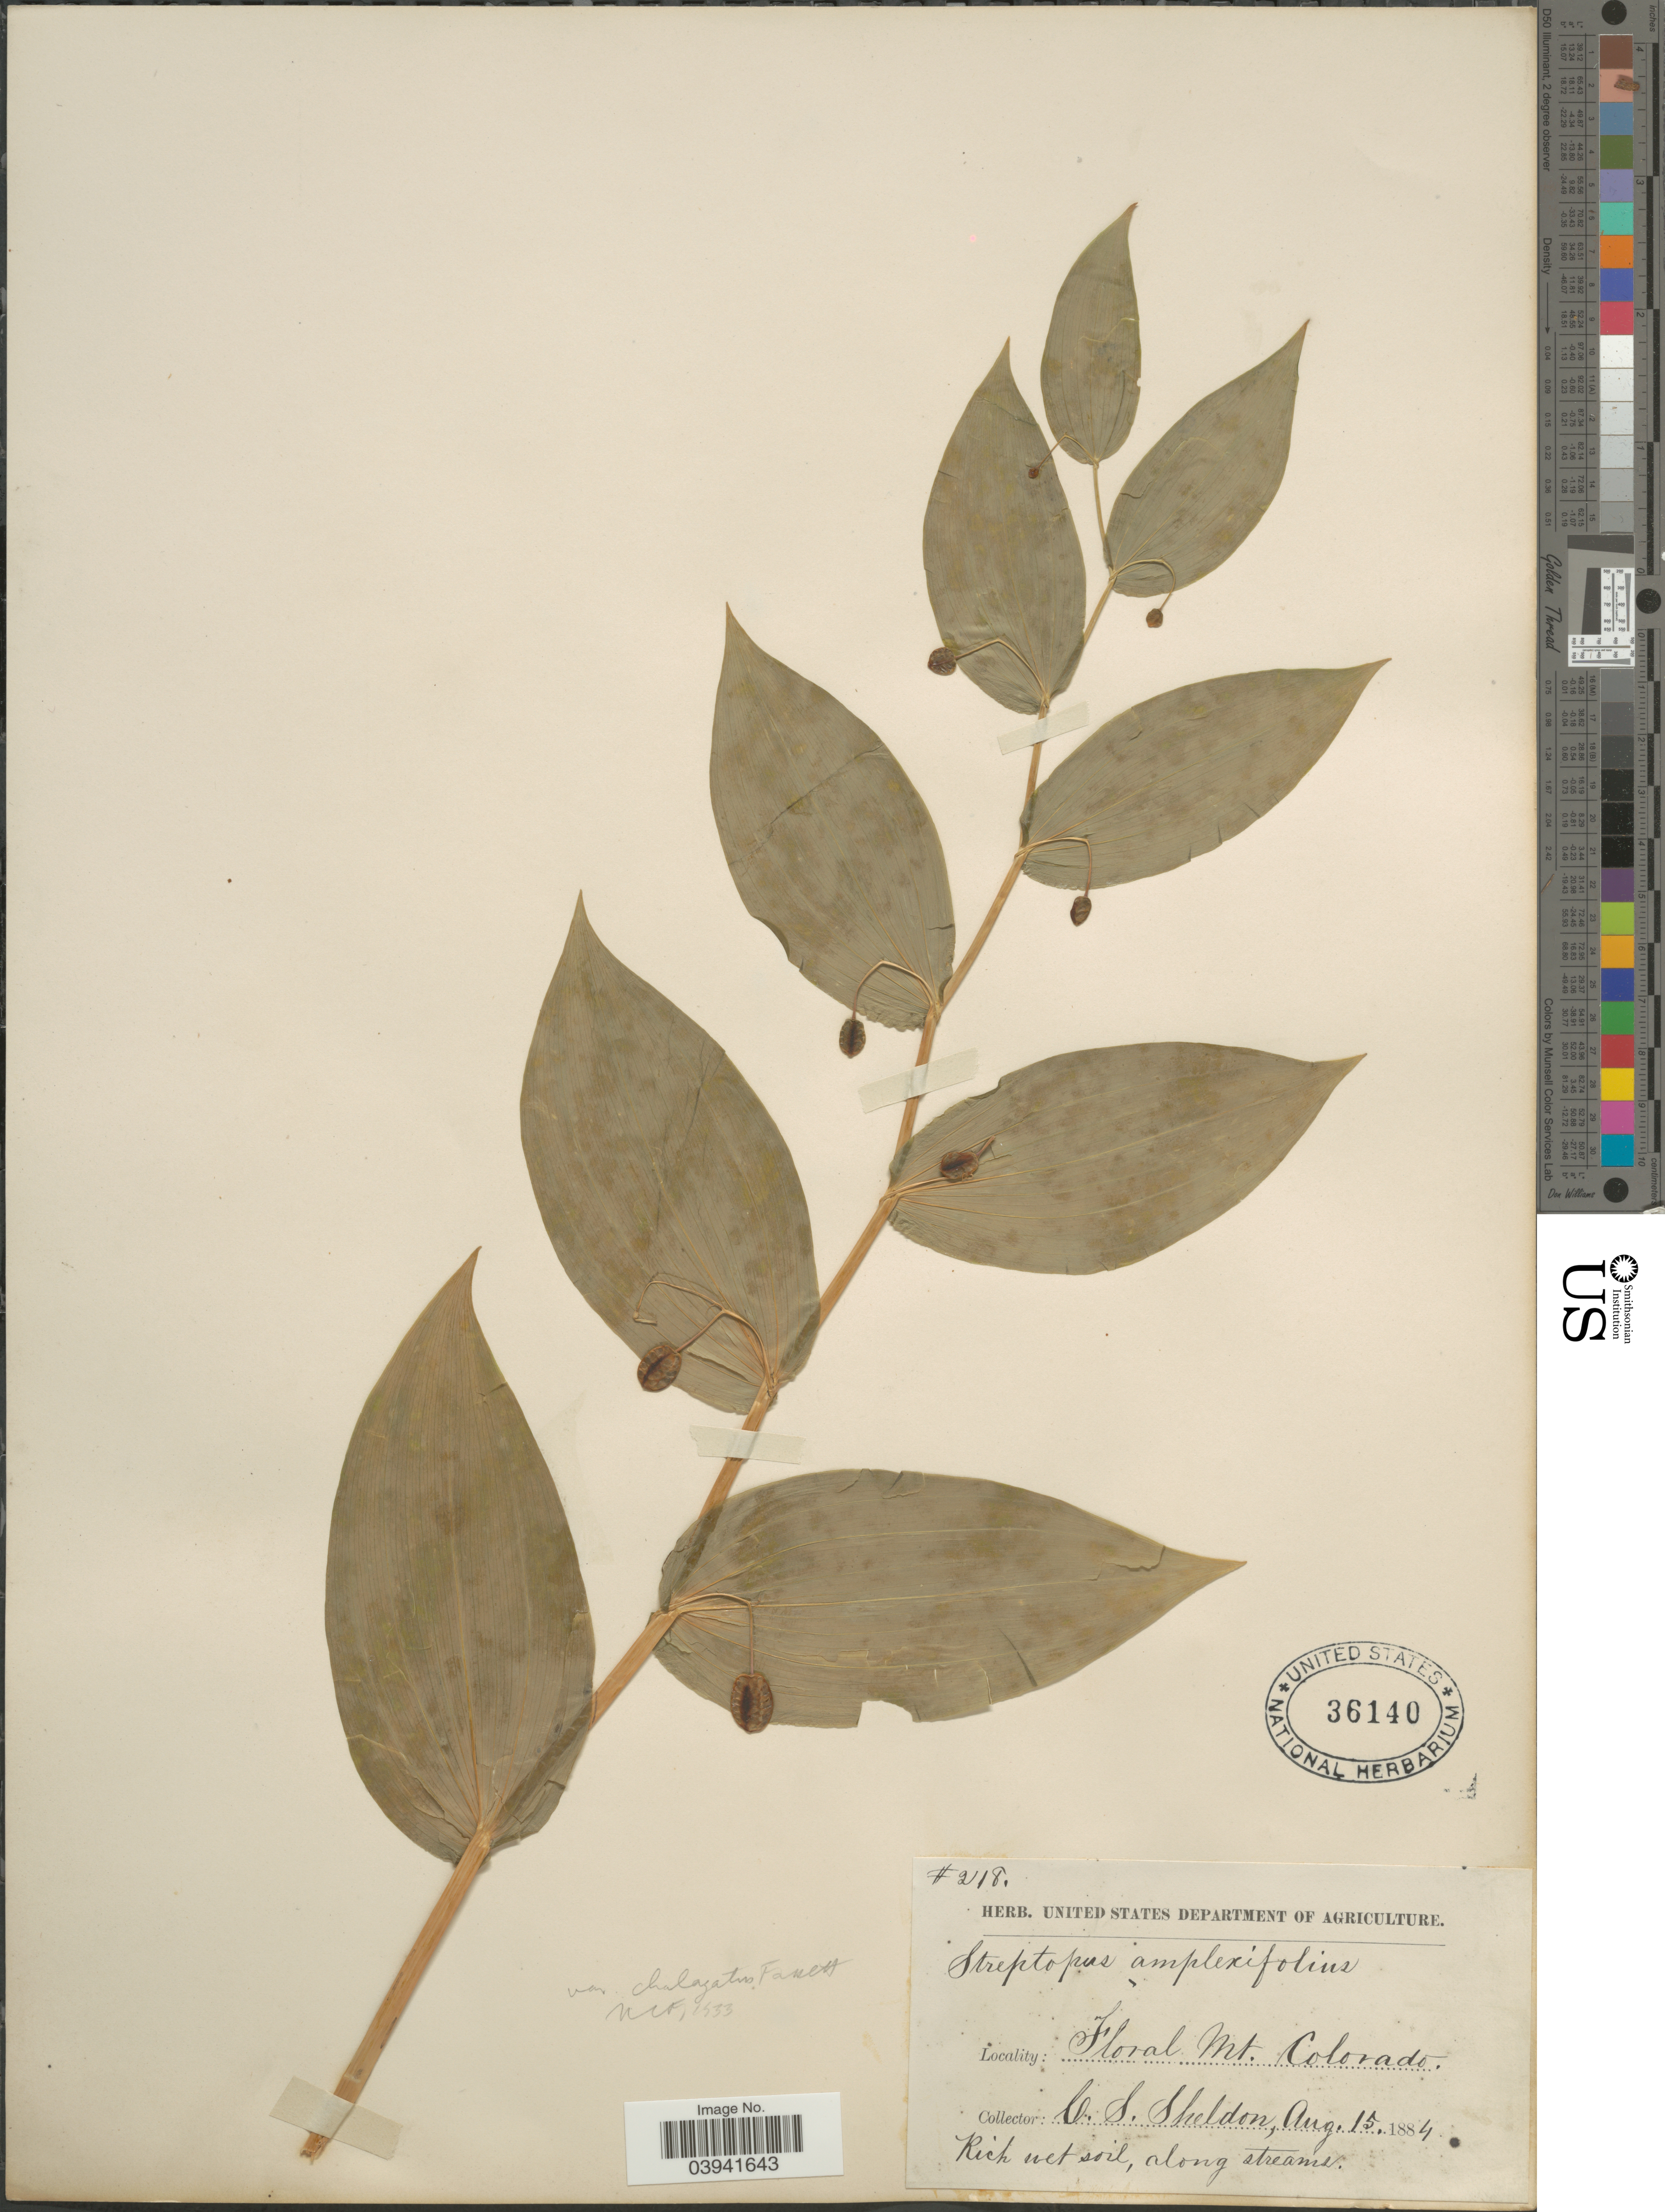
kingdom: Plantae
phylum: Tracheophyta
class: Liliopsida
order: Liliales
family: Liliaceae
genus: Streptopus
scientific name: Streptopus amplexifolius var. chalazatus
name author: Fassett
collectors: C. S. Sheldon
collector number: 218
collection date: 1884-08-15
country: United States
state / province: Colorado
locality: Floral Mt.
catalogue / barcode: US 36140